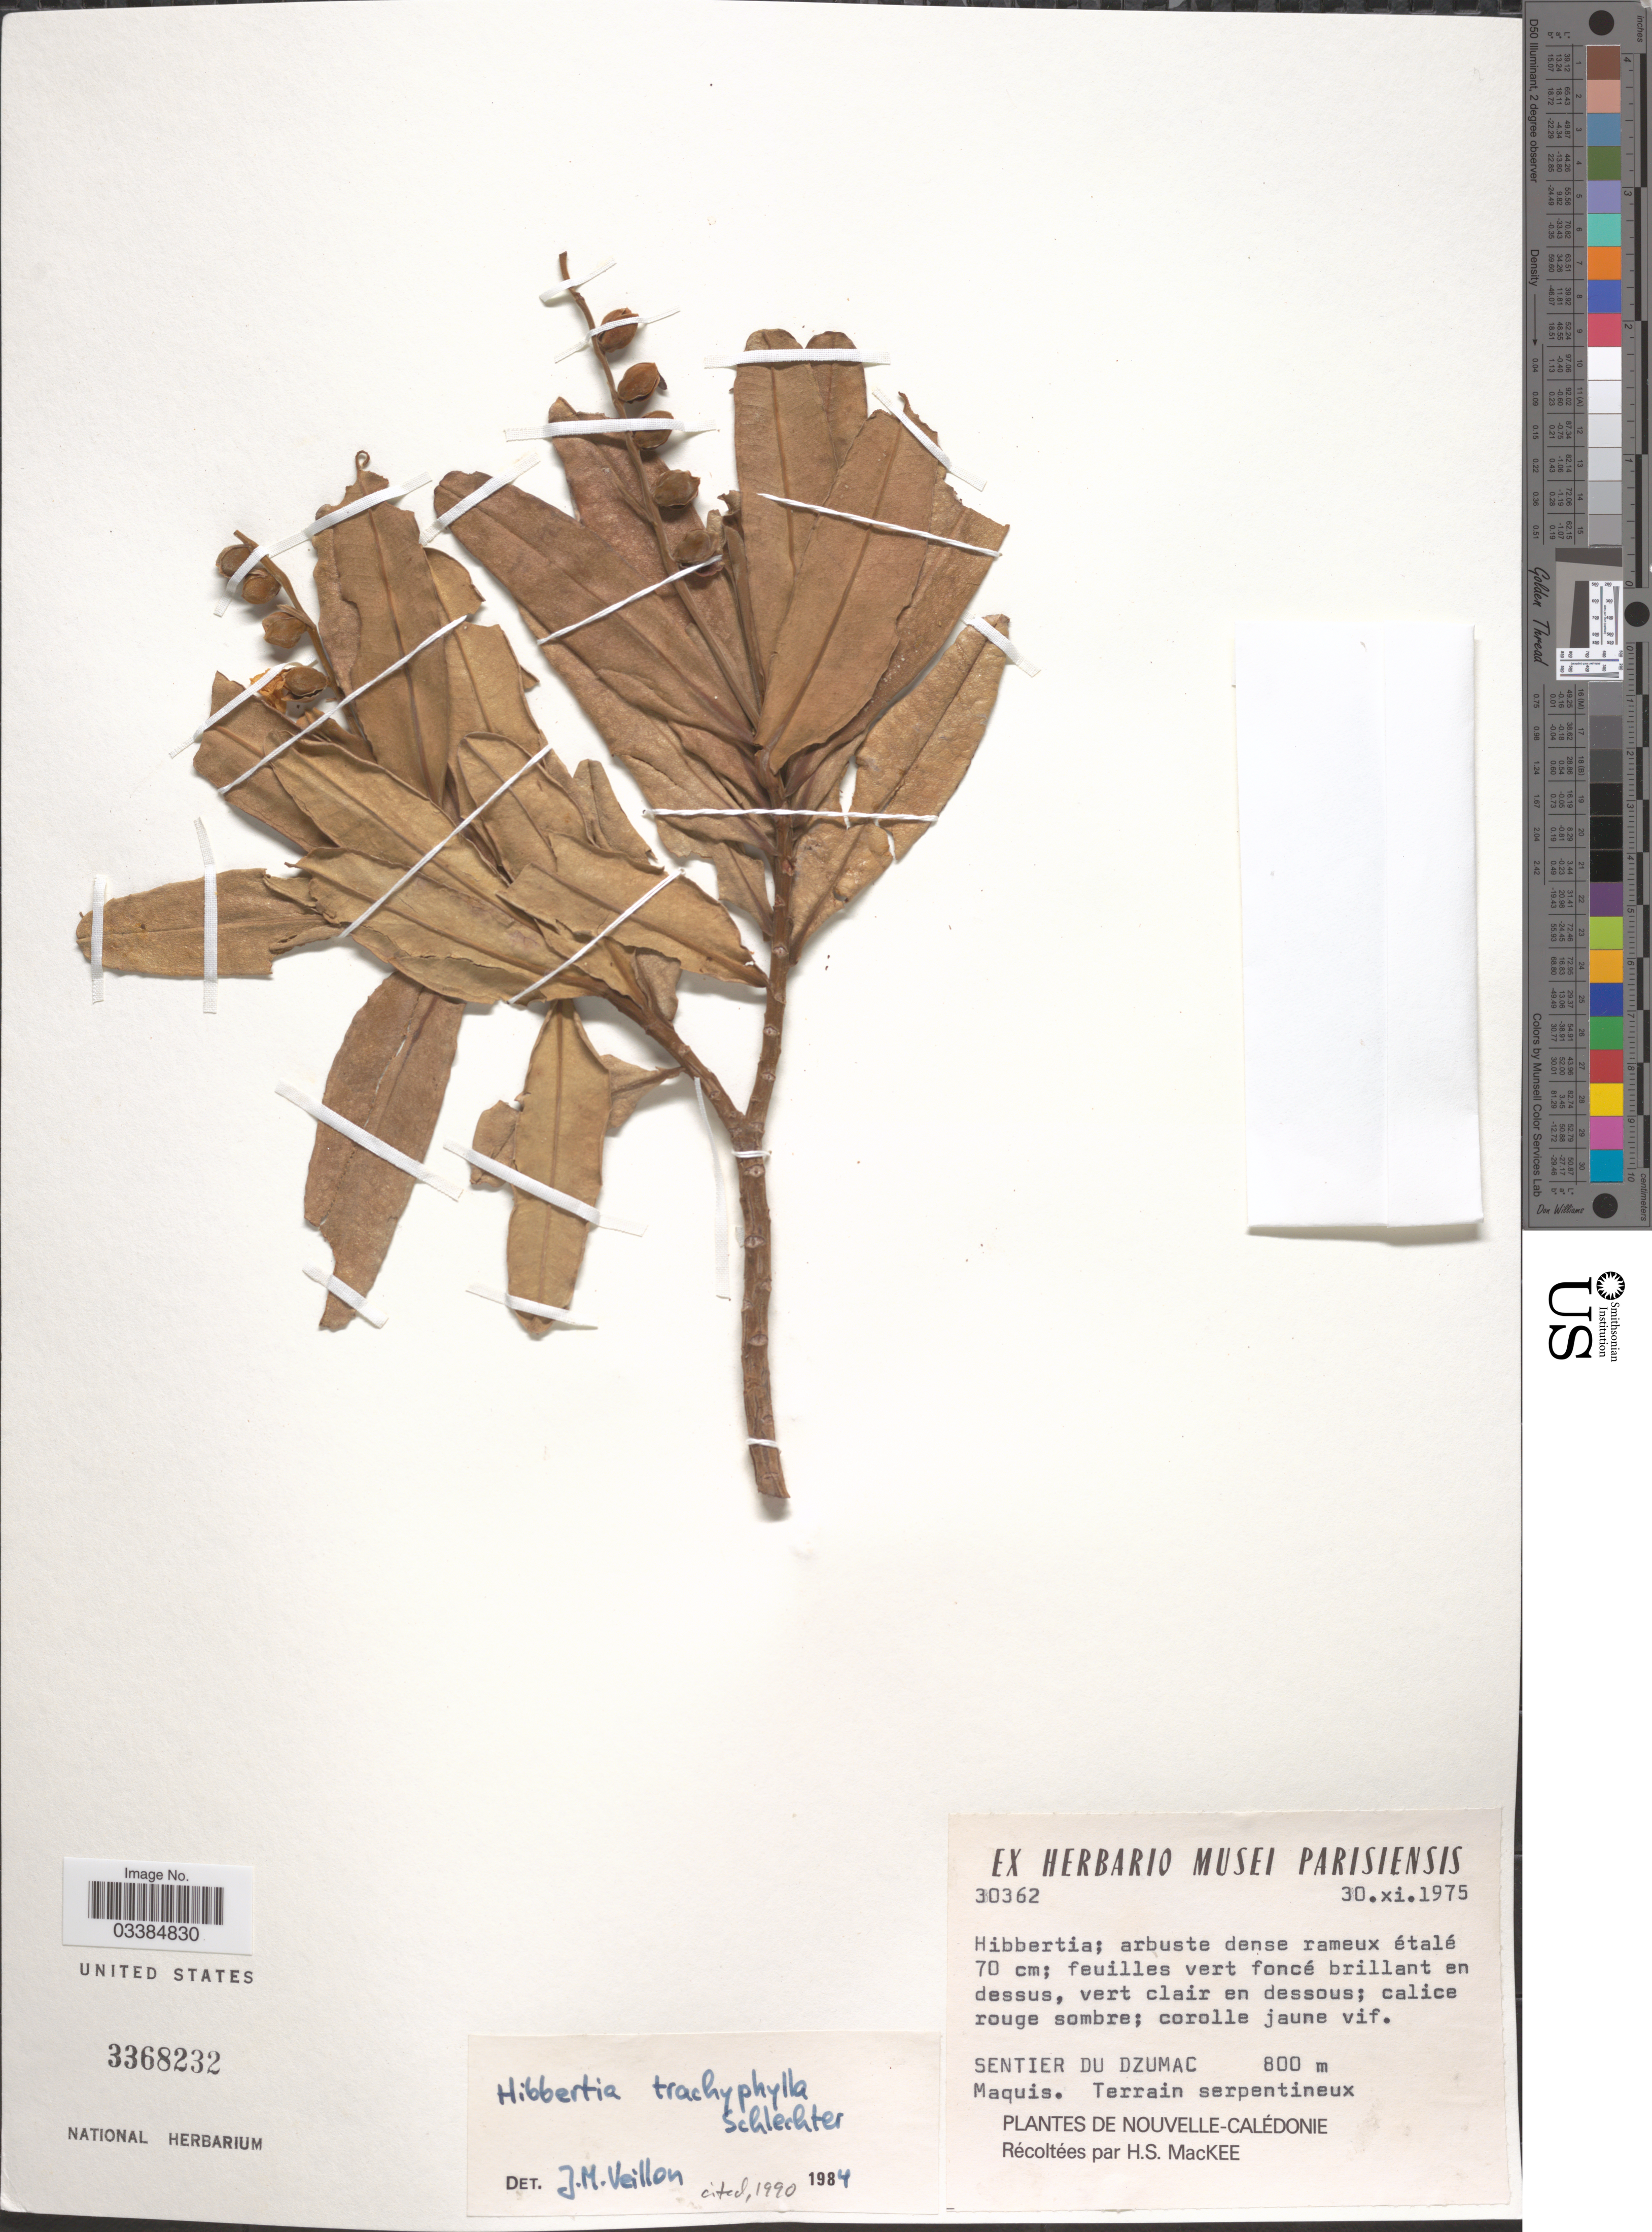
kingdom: Plantae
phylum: Tracheophyta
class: Magnoliopsida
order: Dilleniales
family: Dilleniaceae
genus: Hibbertia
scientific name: Hibbertia trachyphylla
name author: Schltr.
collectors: H. S. MacKee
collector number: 30362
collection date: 1975-11-30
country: New Caledonia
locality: Sentier du Dzumac.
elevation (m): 800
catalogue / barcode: US 3368232